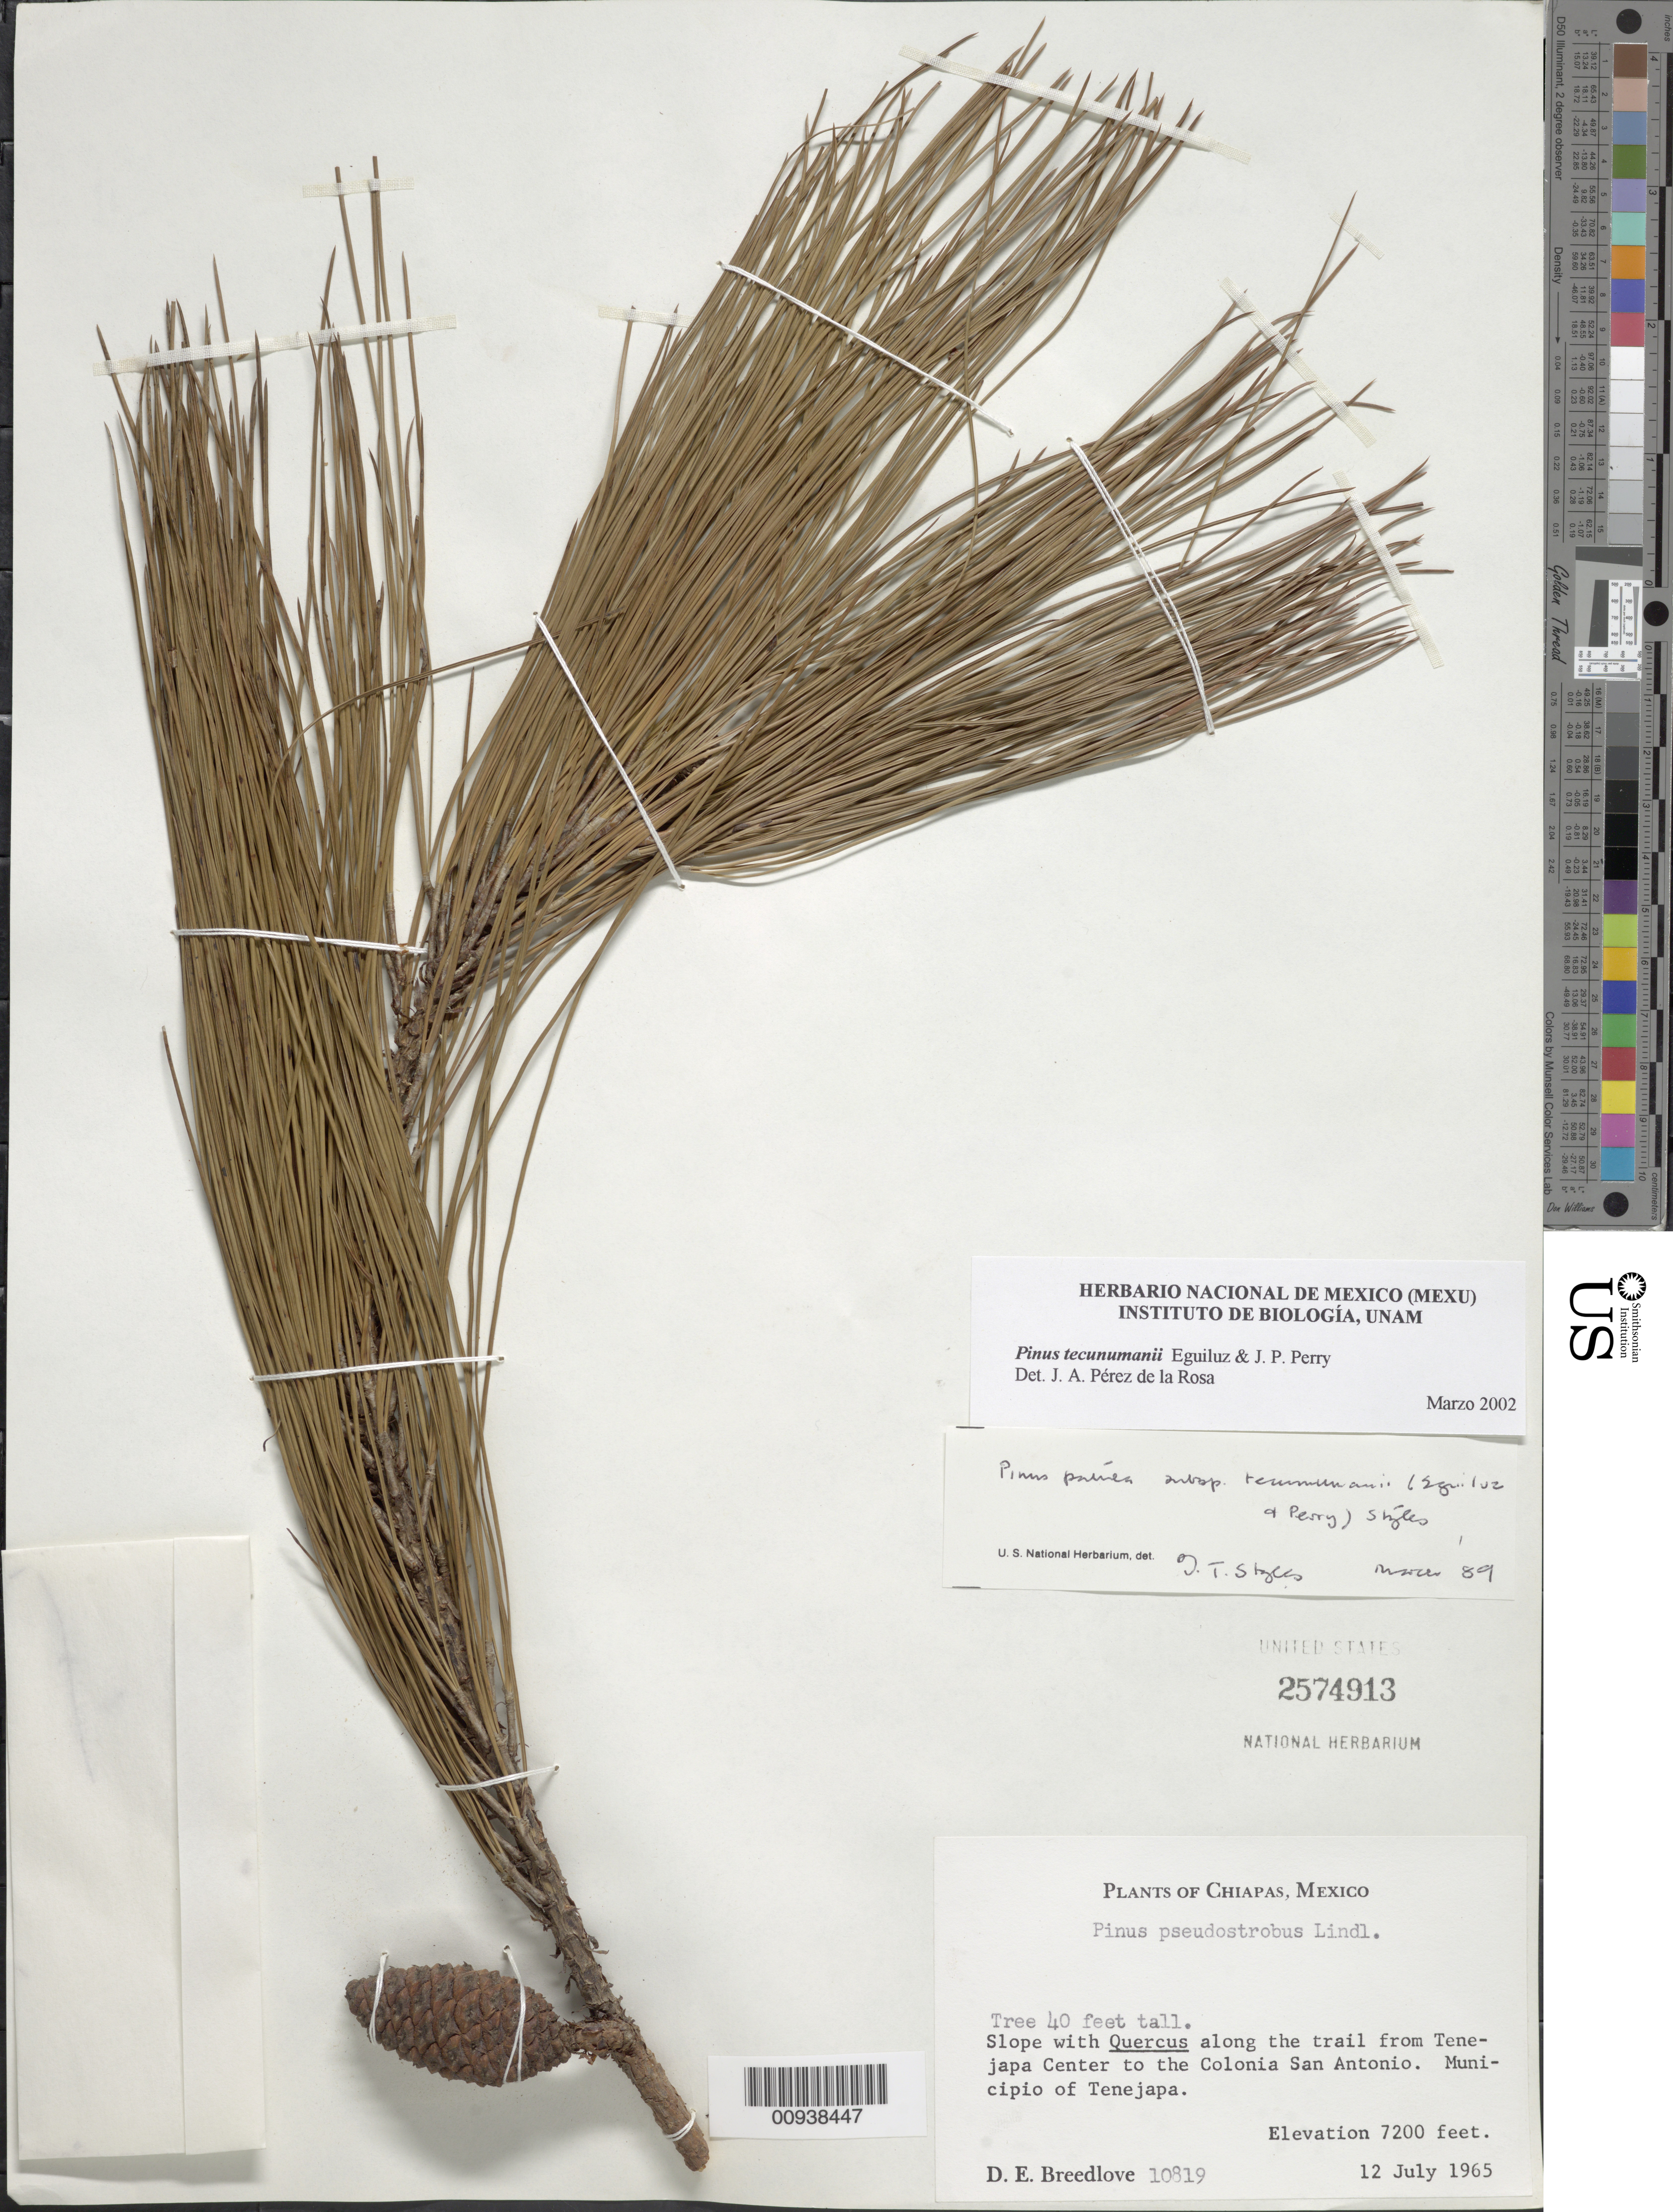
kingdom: Plantae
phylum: Tracheophyta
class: Pinopsida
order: Pinales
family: Pinaceae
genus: Pinus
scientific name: Pinus tecunumanii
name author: F. Schwerdtf. ex Eguiluz & J.P. Perry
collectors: D. E. Breedlove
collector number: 10819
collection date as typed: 12 Jul 1965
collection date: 1965-07-12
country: Mexico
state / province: Chiapas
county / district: Tenejapa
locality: Along trail from tenejapa Center to Colonia San Antonio.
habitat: Slope with Quercus along trail.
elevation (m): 2195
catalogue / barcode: US 2574913